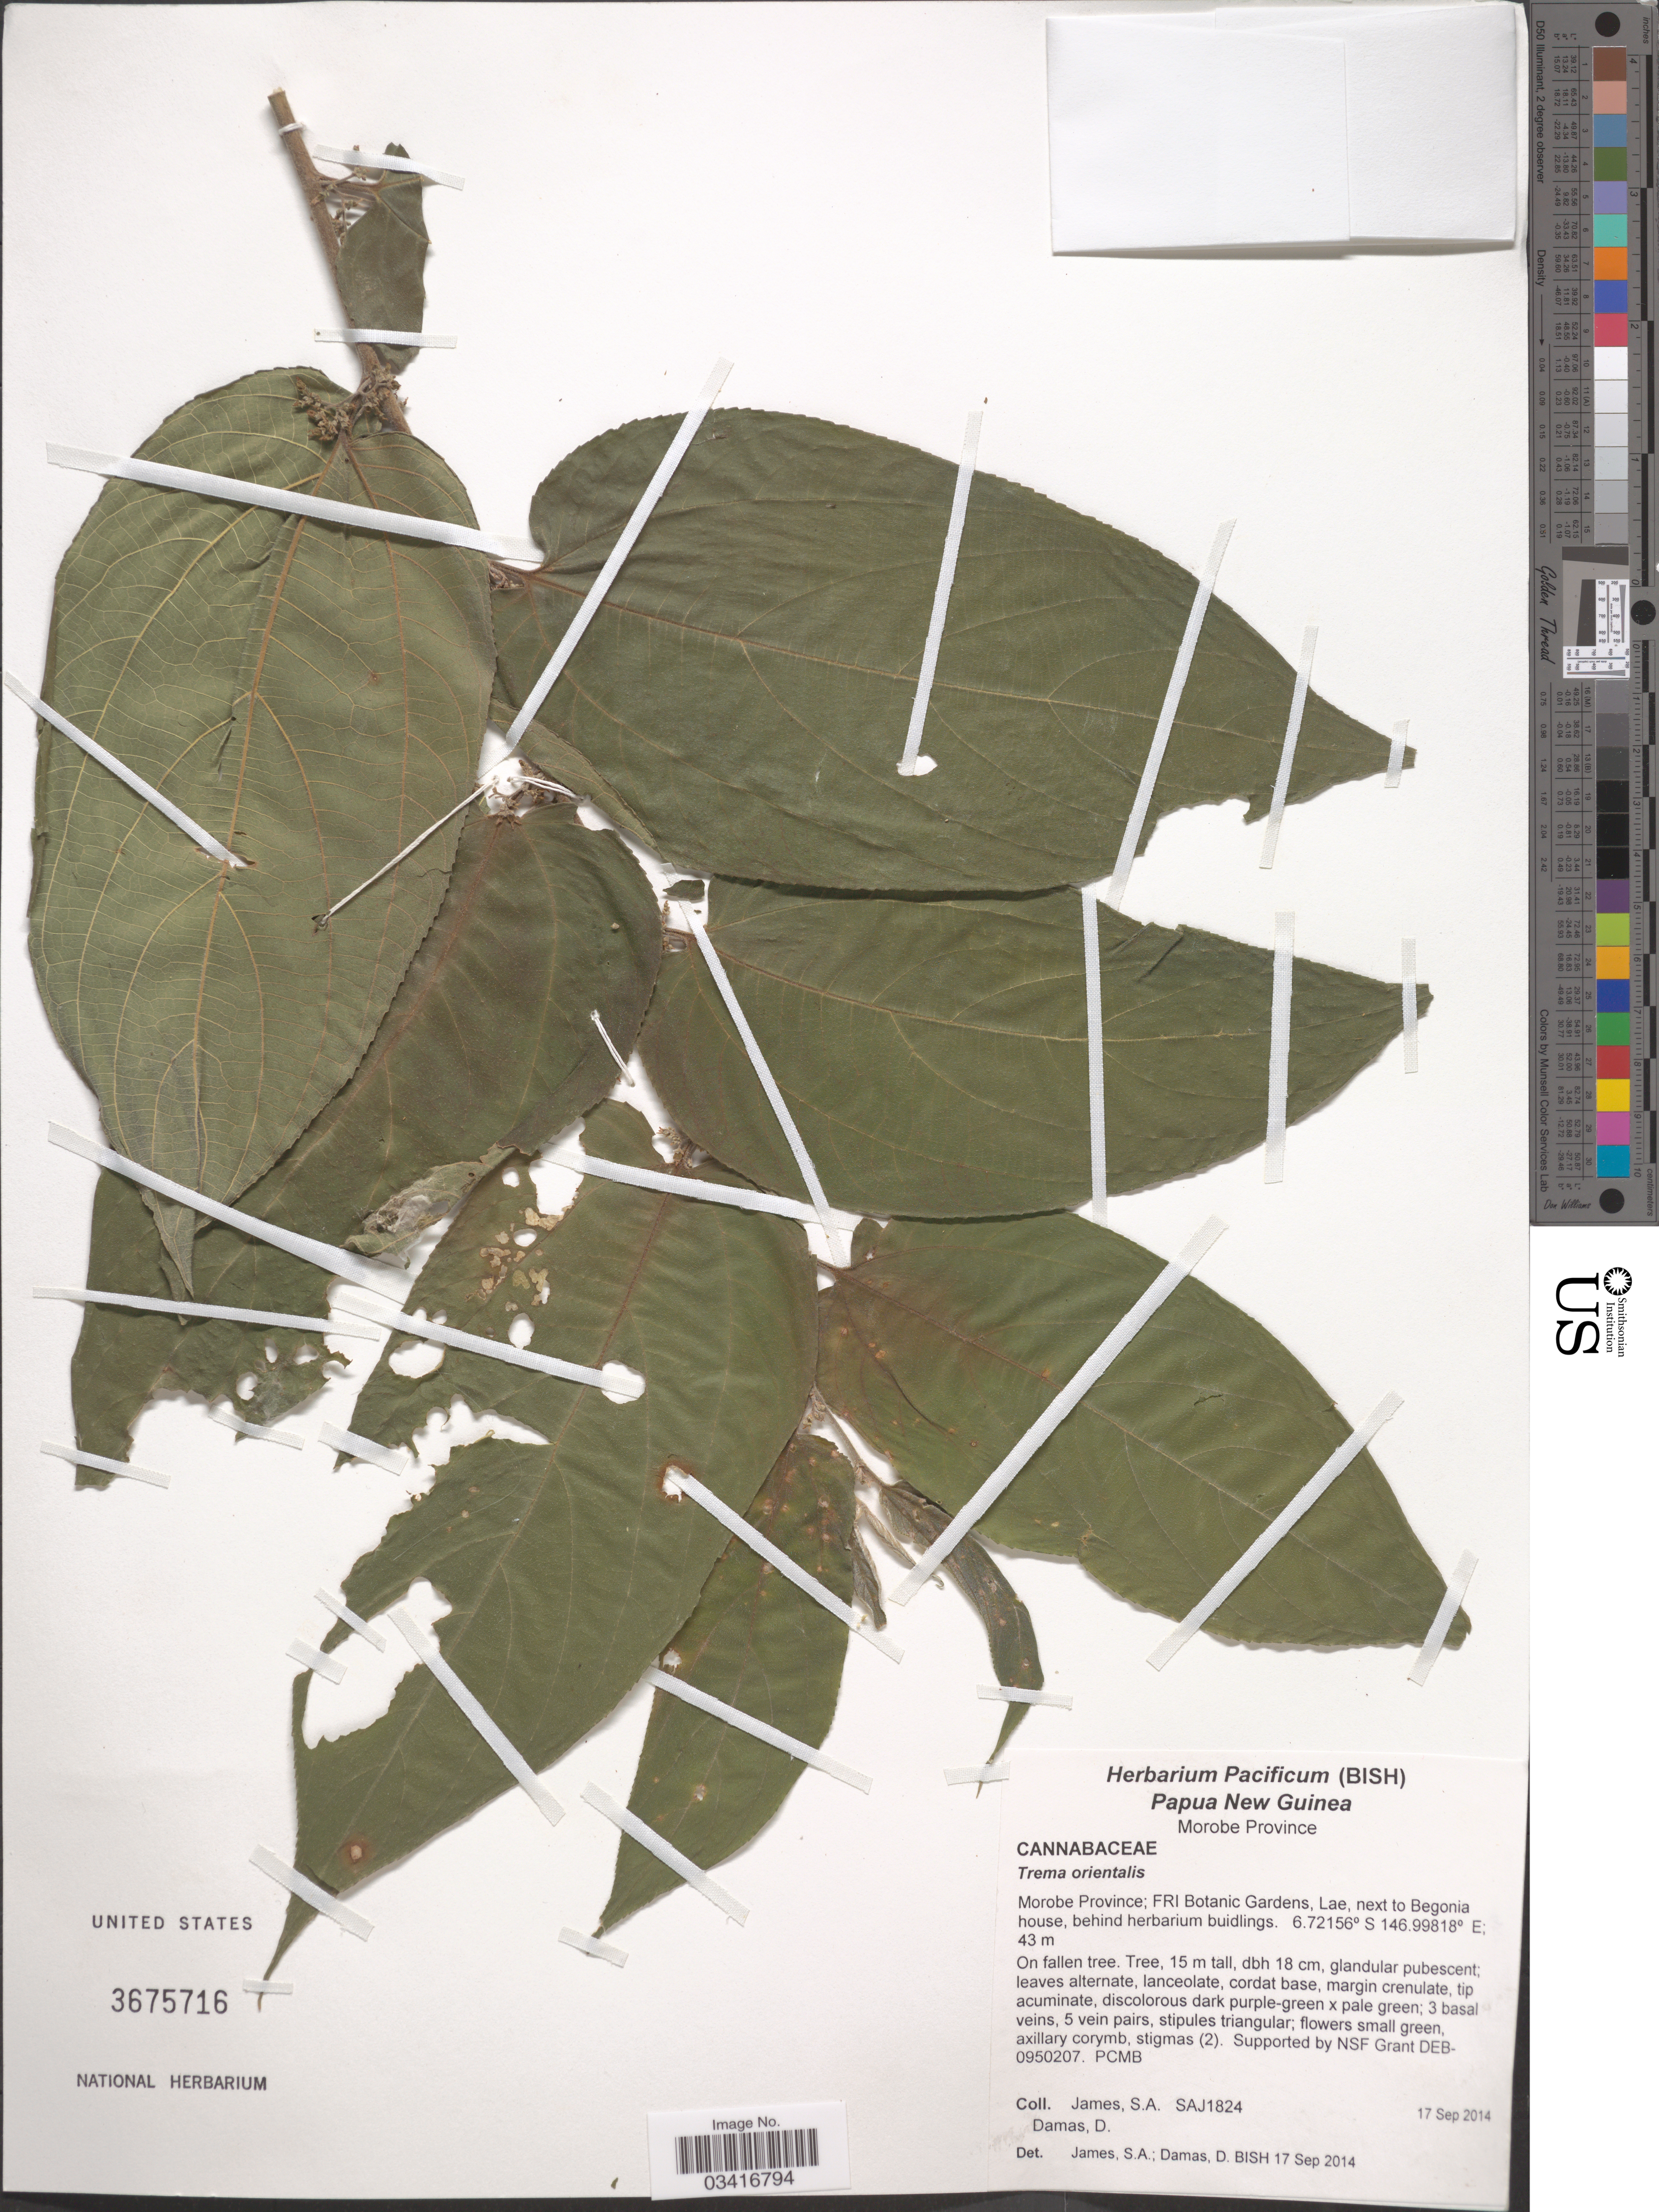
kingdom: Plantae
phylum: Tracheophyta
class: Magnoliopsida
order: Rosales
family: Cannabaceae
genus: Trema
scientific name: Trema orientale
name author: (L.) Blume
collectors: S. James & D. Damas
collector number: SAJ1824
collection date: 2014-09-17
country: Papua New Guinea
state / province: Morobe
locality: FRI Botanic Gardens, Lae, next to Begonia house, behind herbarium buildings.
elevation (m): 43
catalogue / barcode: US 3675716